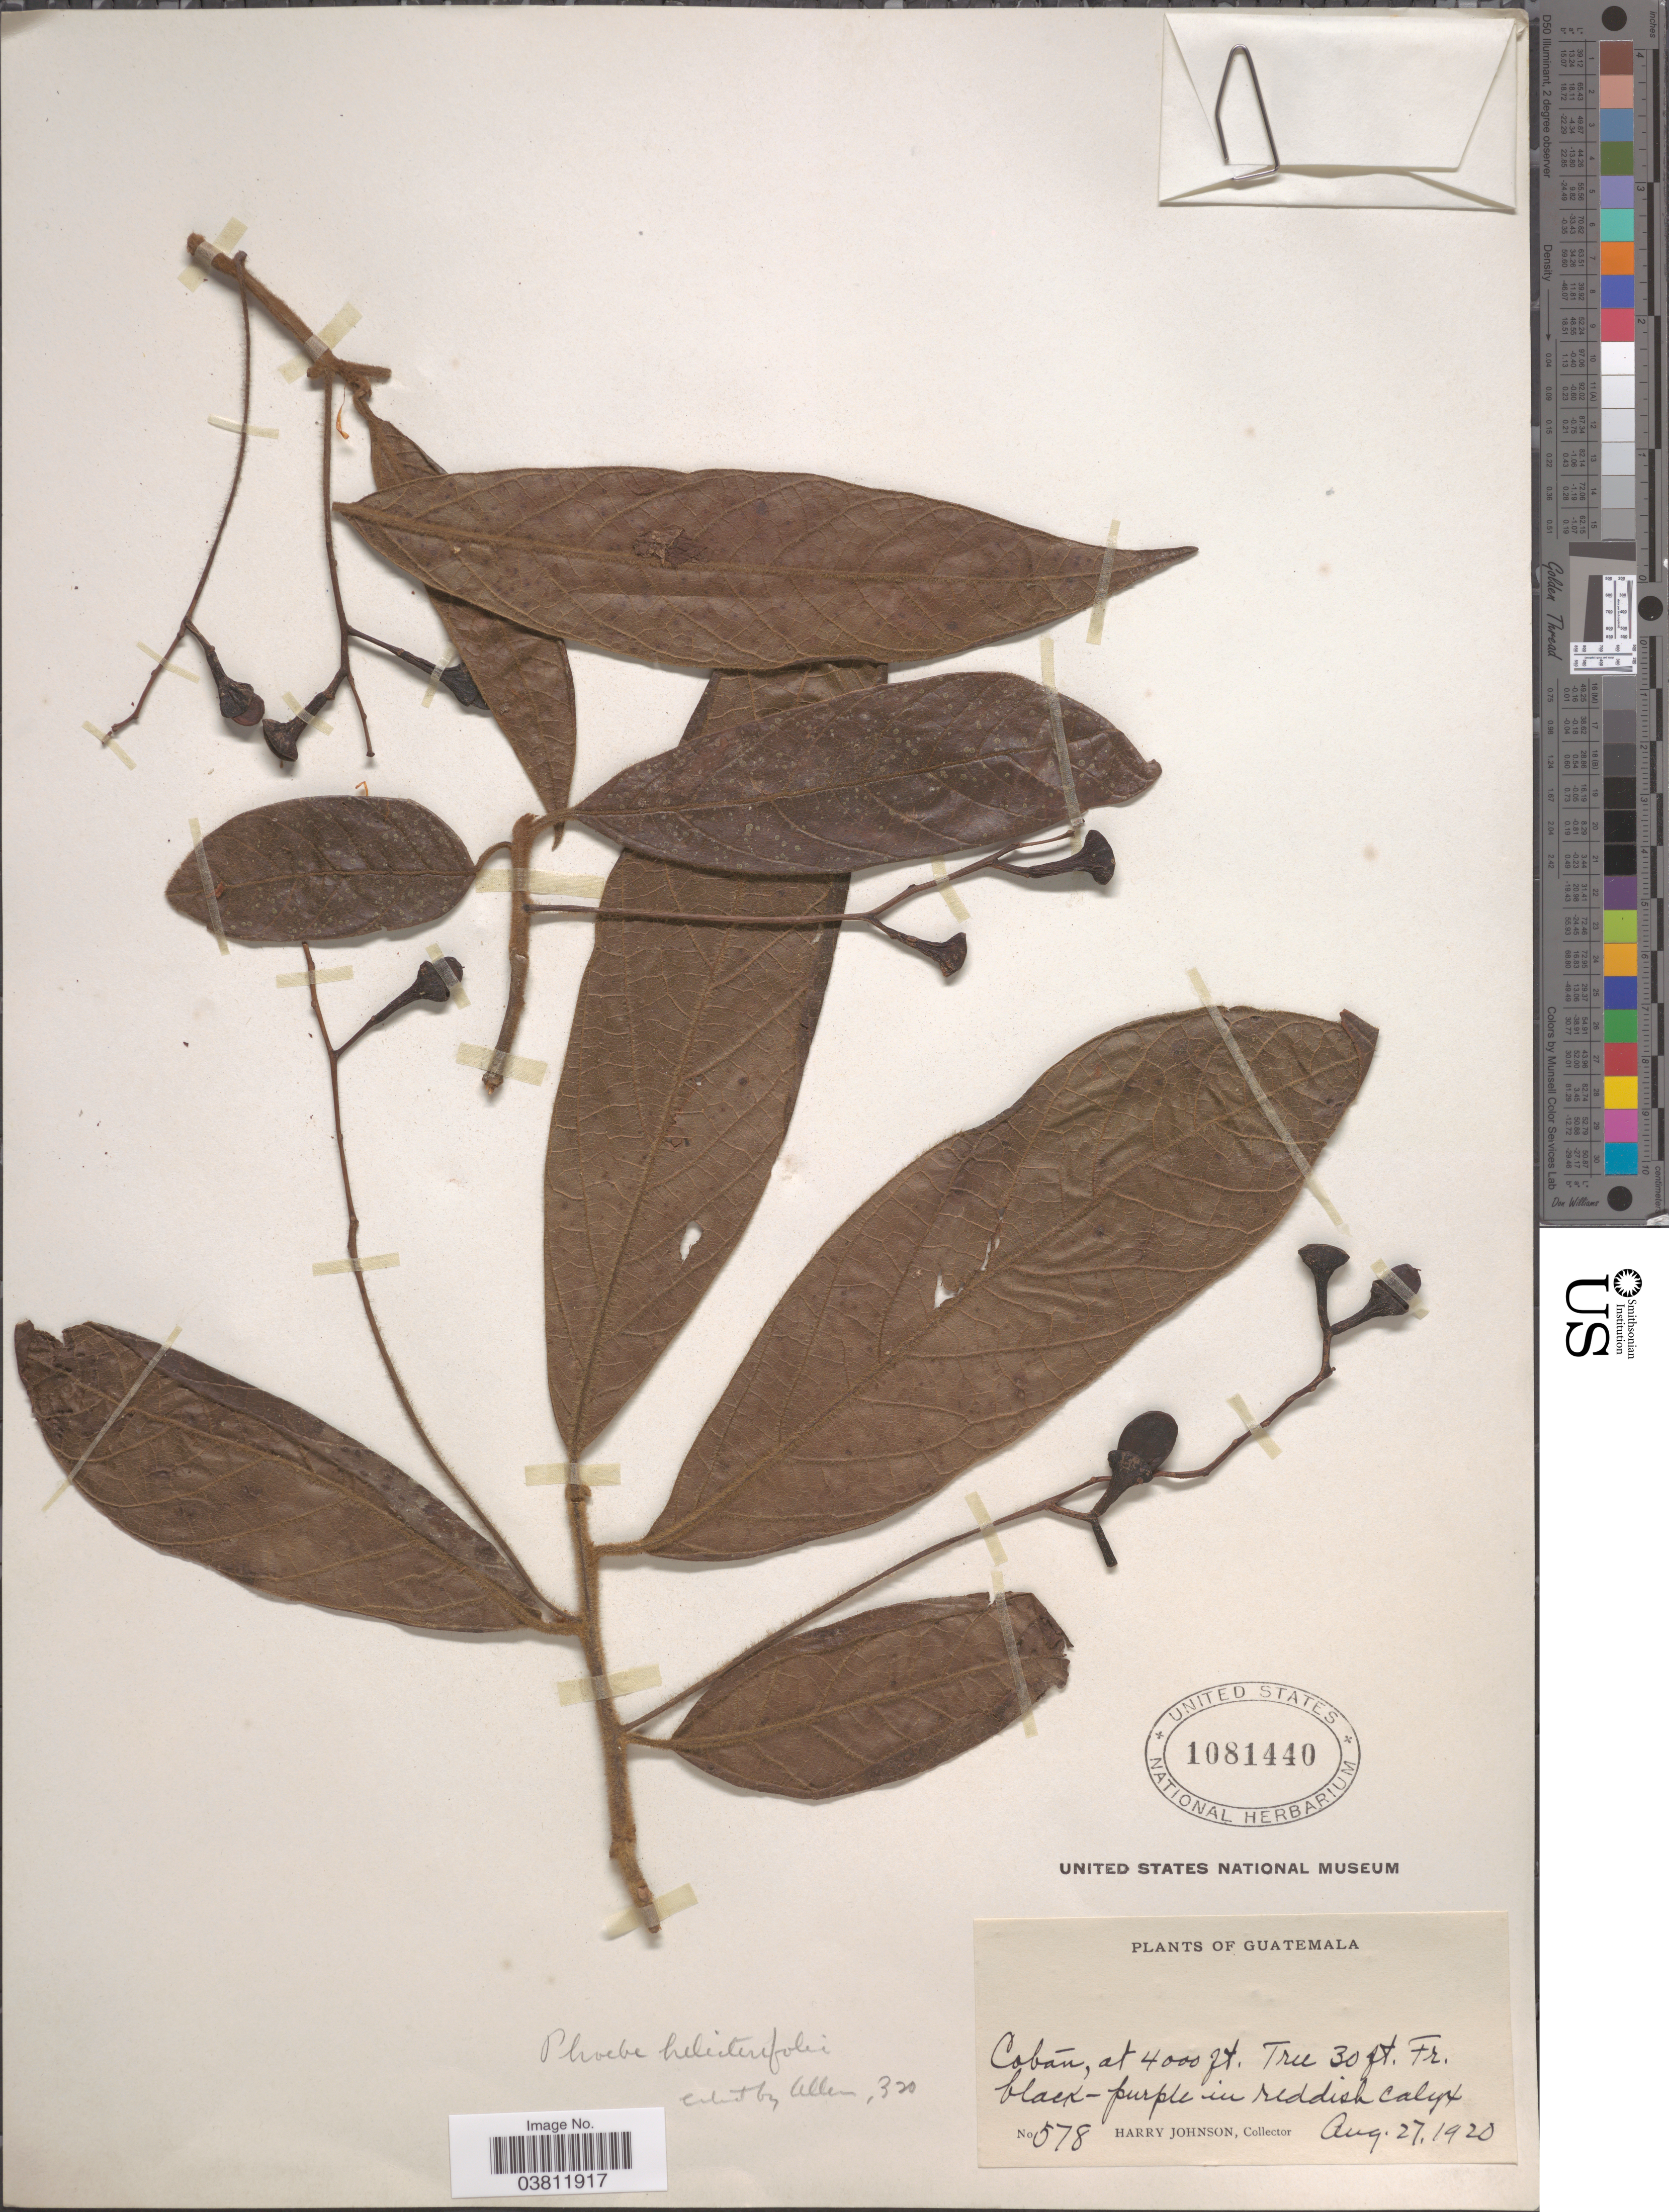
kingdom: Plantae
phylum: Tracheophyta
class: Magnoliopsida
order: Laurales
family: Lauraceae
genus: Phoebe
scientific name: Phoebe helicterifolia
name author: (Meisn.) Mez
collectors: H. Johnson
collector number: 578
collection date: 1920-08-27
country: Guatemala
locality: Cobán.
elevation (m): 1219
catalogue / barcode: US 1081440